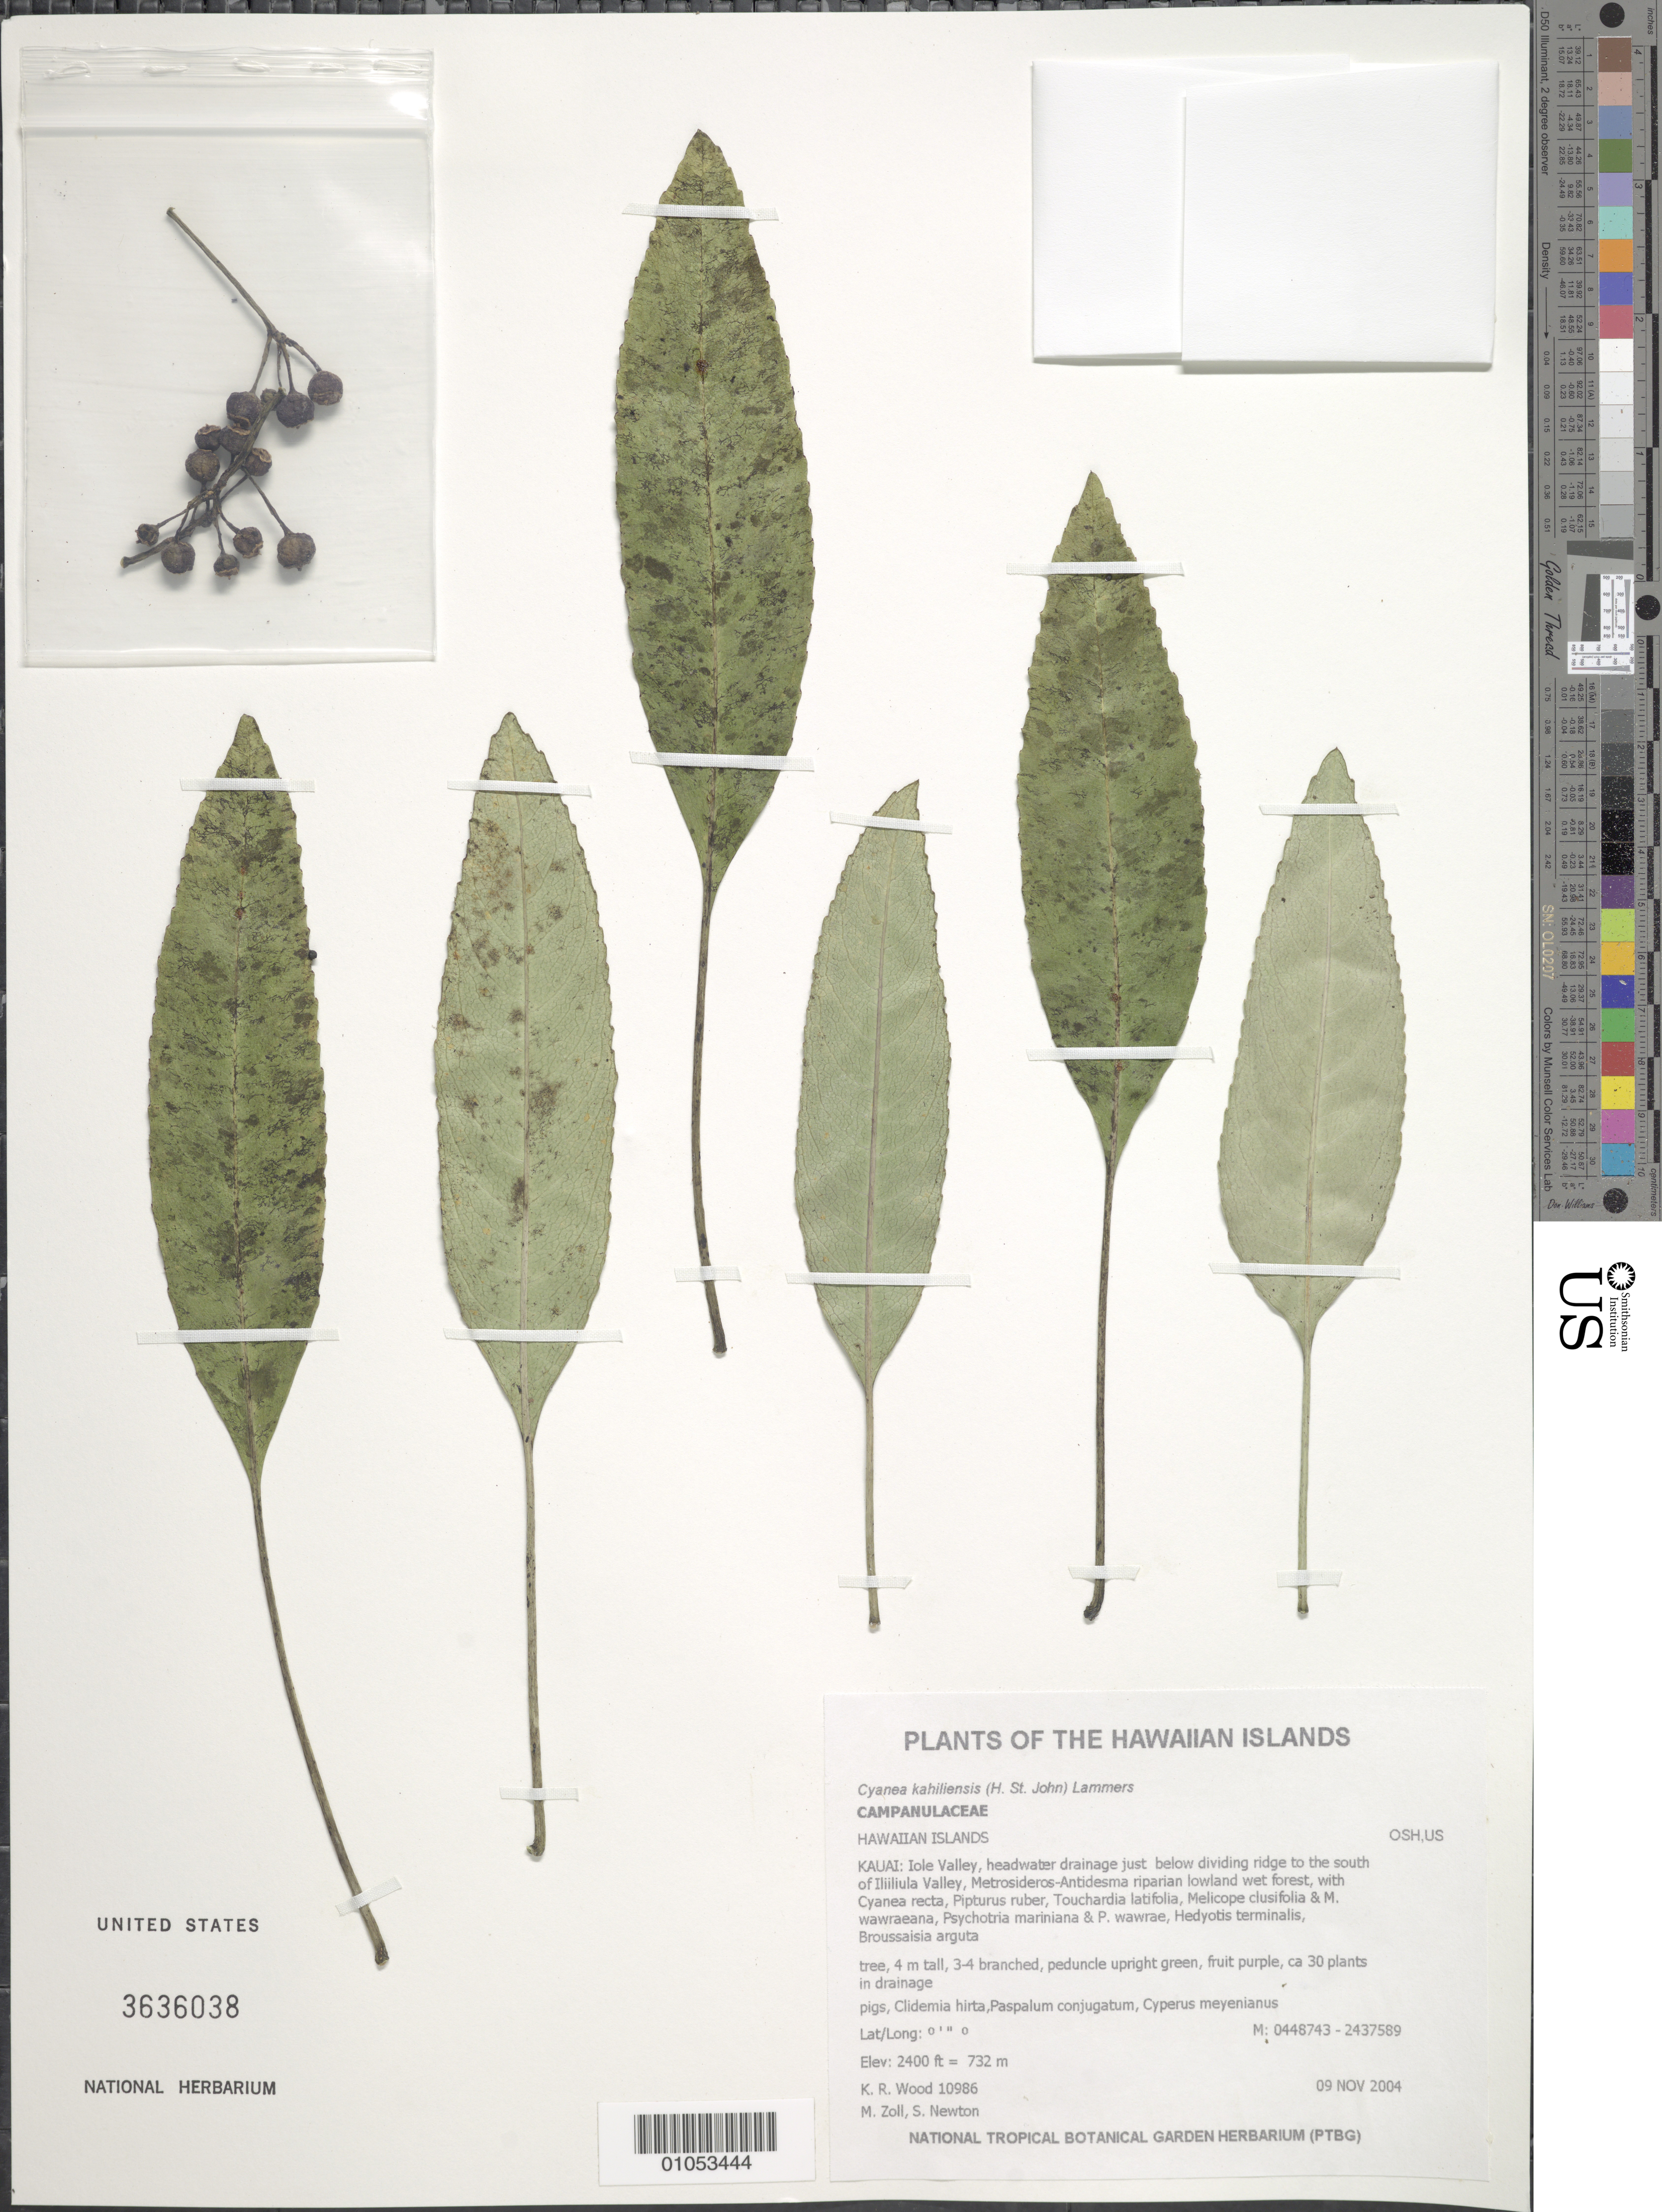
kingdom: Plantae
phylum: Tracheophyta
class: Magnoliopsida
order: Asterales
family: Campanulaceae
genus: Cyanea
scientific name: Cyanea kahiliensis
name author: (H. St. John) Lammers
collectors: K. R. Wood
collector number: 10986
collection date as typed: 9 Nov 2004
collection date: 2004-11-09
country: United States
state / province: Hawaii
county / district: Kauai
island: Kaua'i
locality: Iole Valley, headwater drainage just below dividing ridge to the south of Iliiliula Valley.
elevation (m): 732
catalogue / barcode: US 3636038